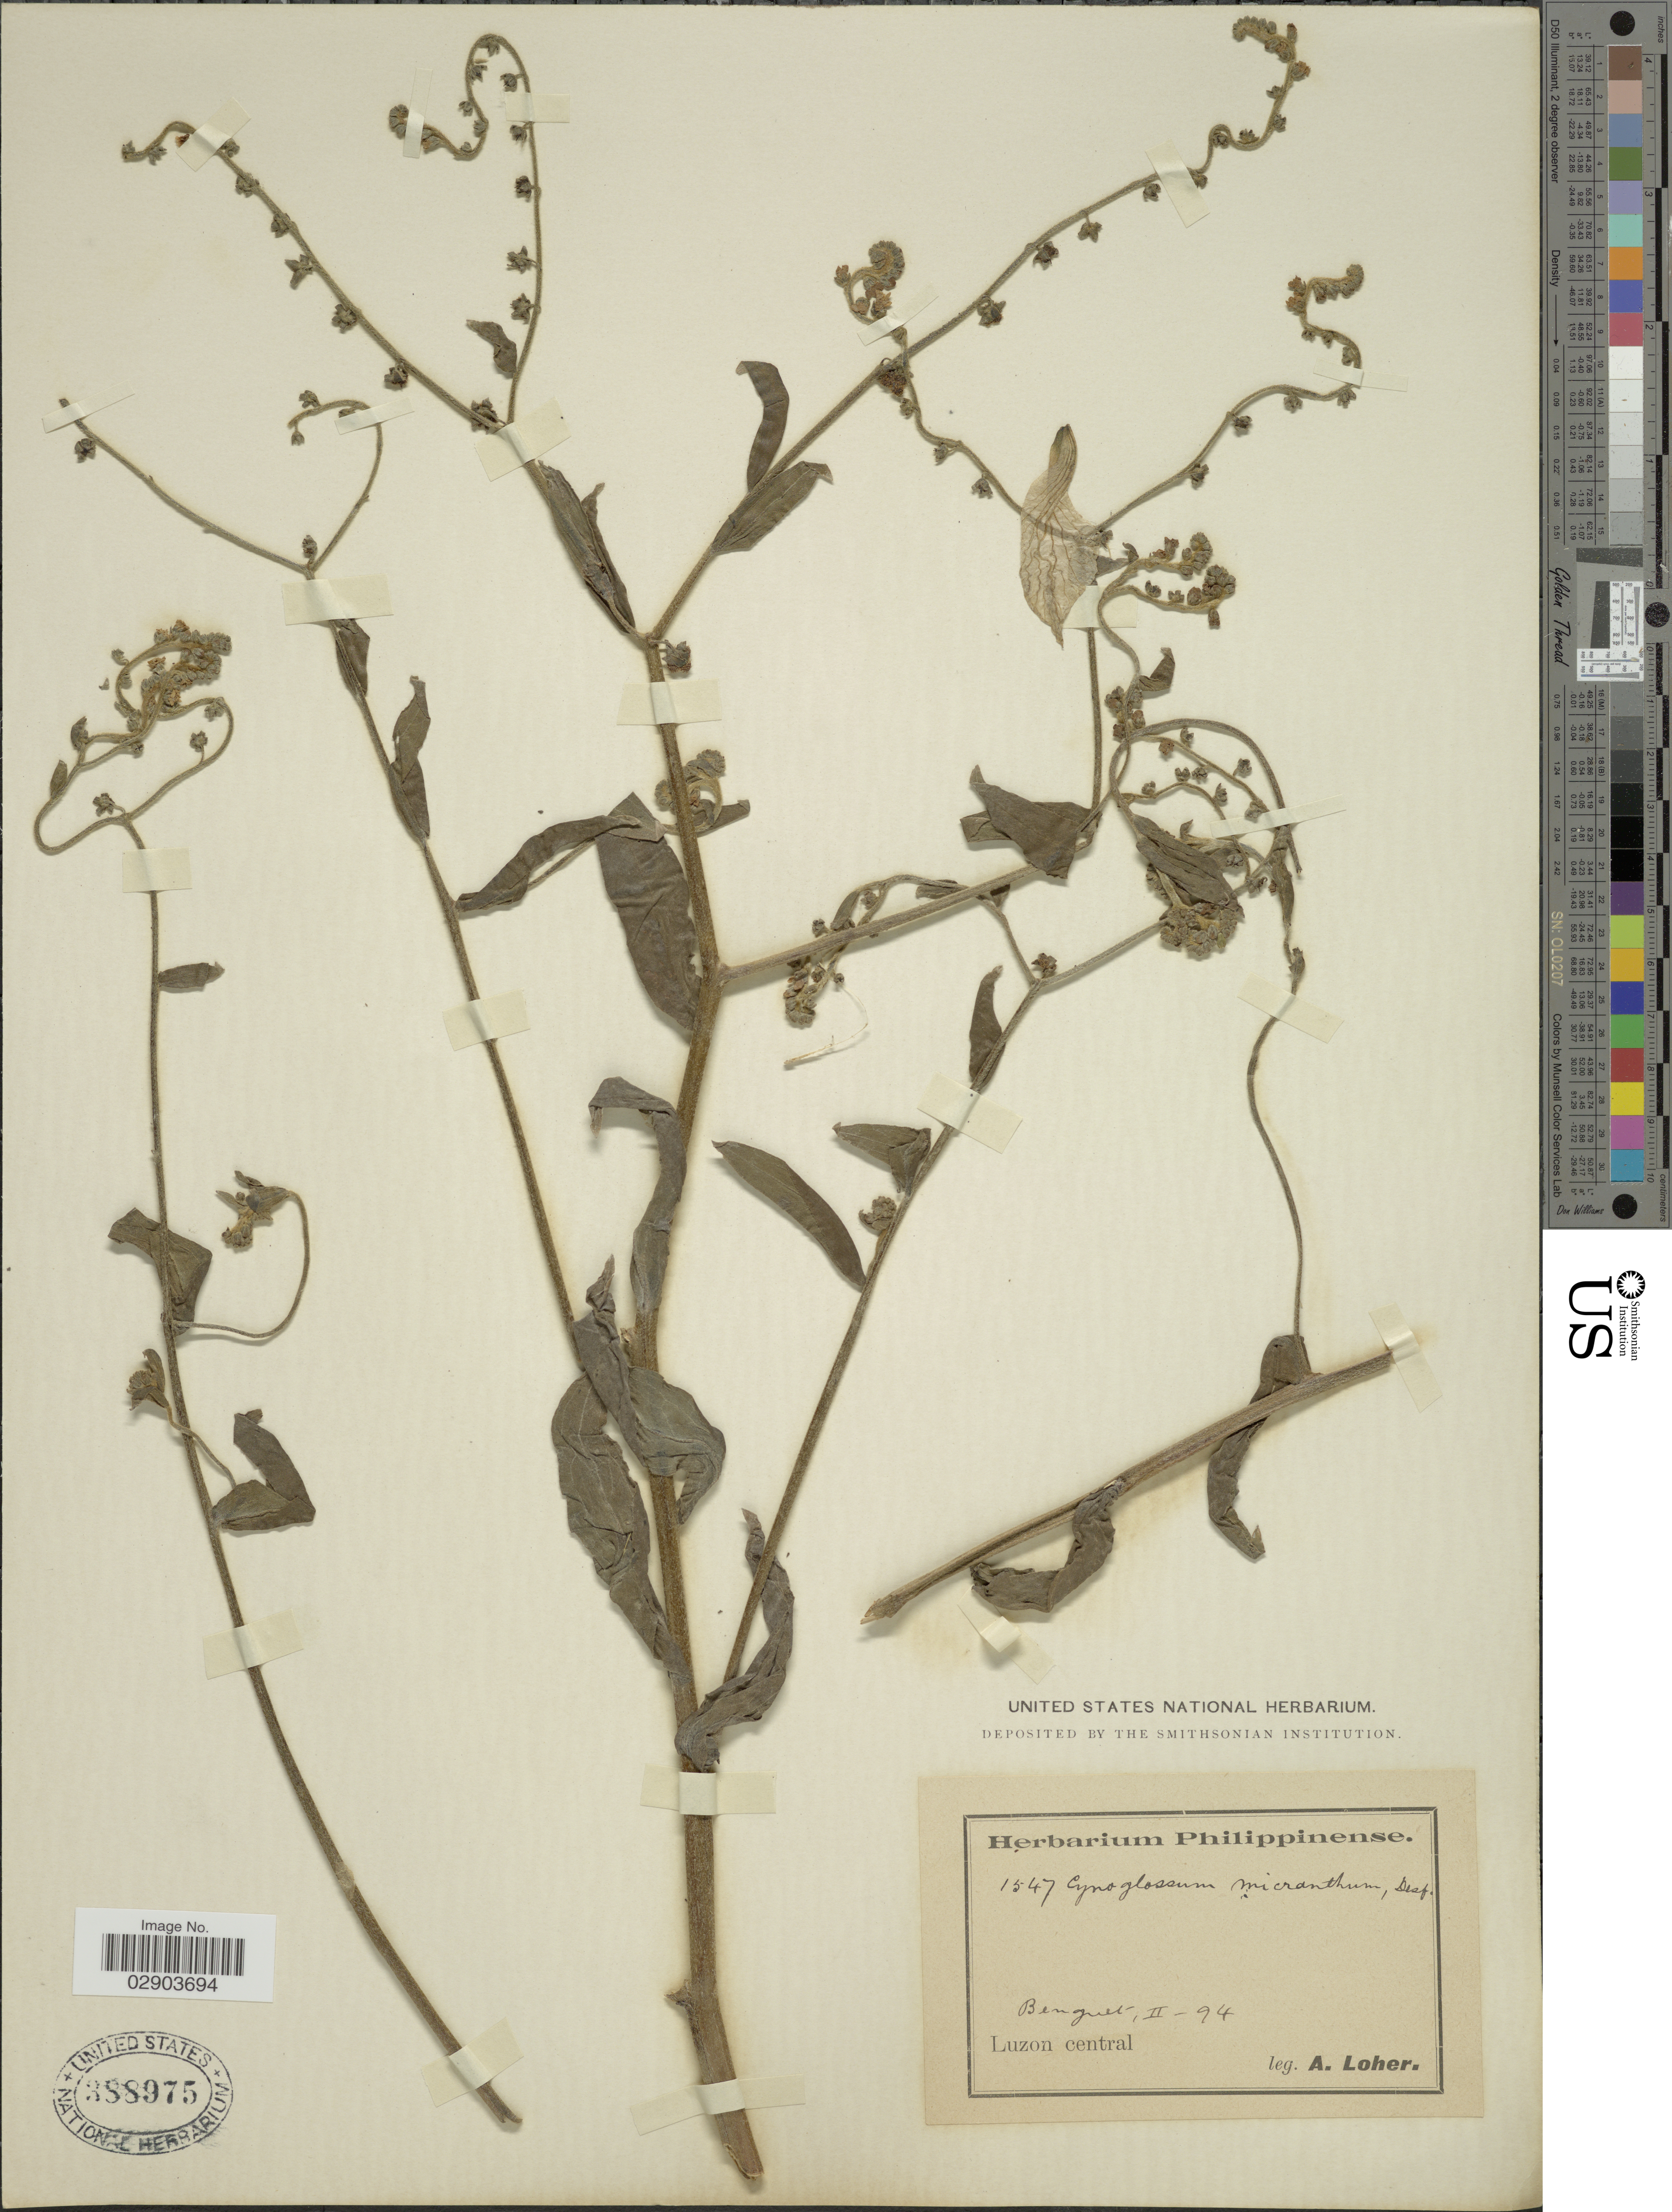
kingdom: Plantae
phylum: Tracheophyta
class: Magnoliopsida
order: Boraginales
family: Boraginaceae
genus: Cynoglossum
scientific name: Cynoglossum lanceolatum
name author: Forssk.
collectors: A. Loher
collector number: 1547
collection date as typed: Transcribed d/m/y: /2/94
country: Philippines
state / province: Cordillera (Administrative Region)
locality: Benguet, Luzon central.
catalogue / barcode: US 388975